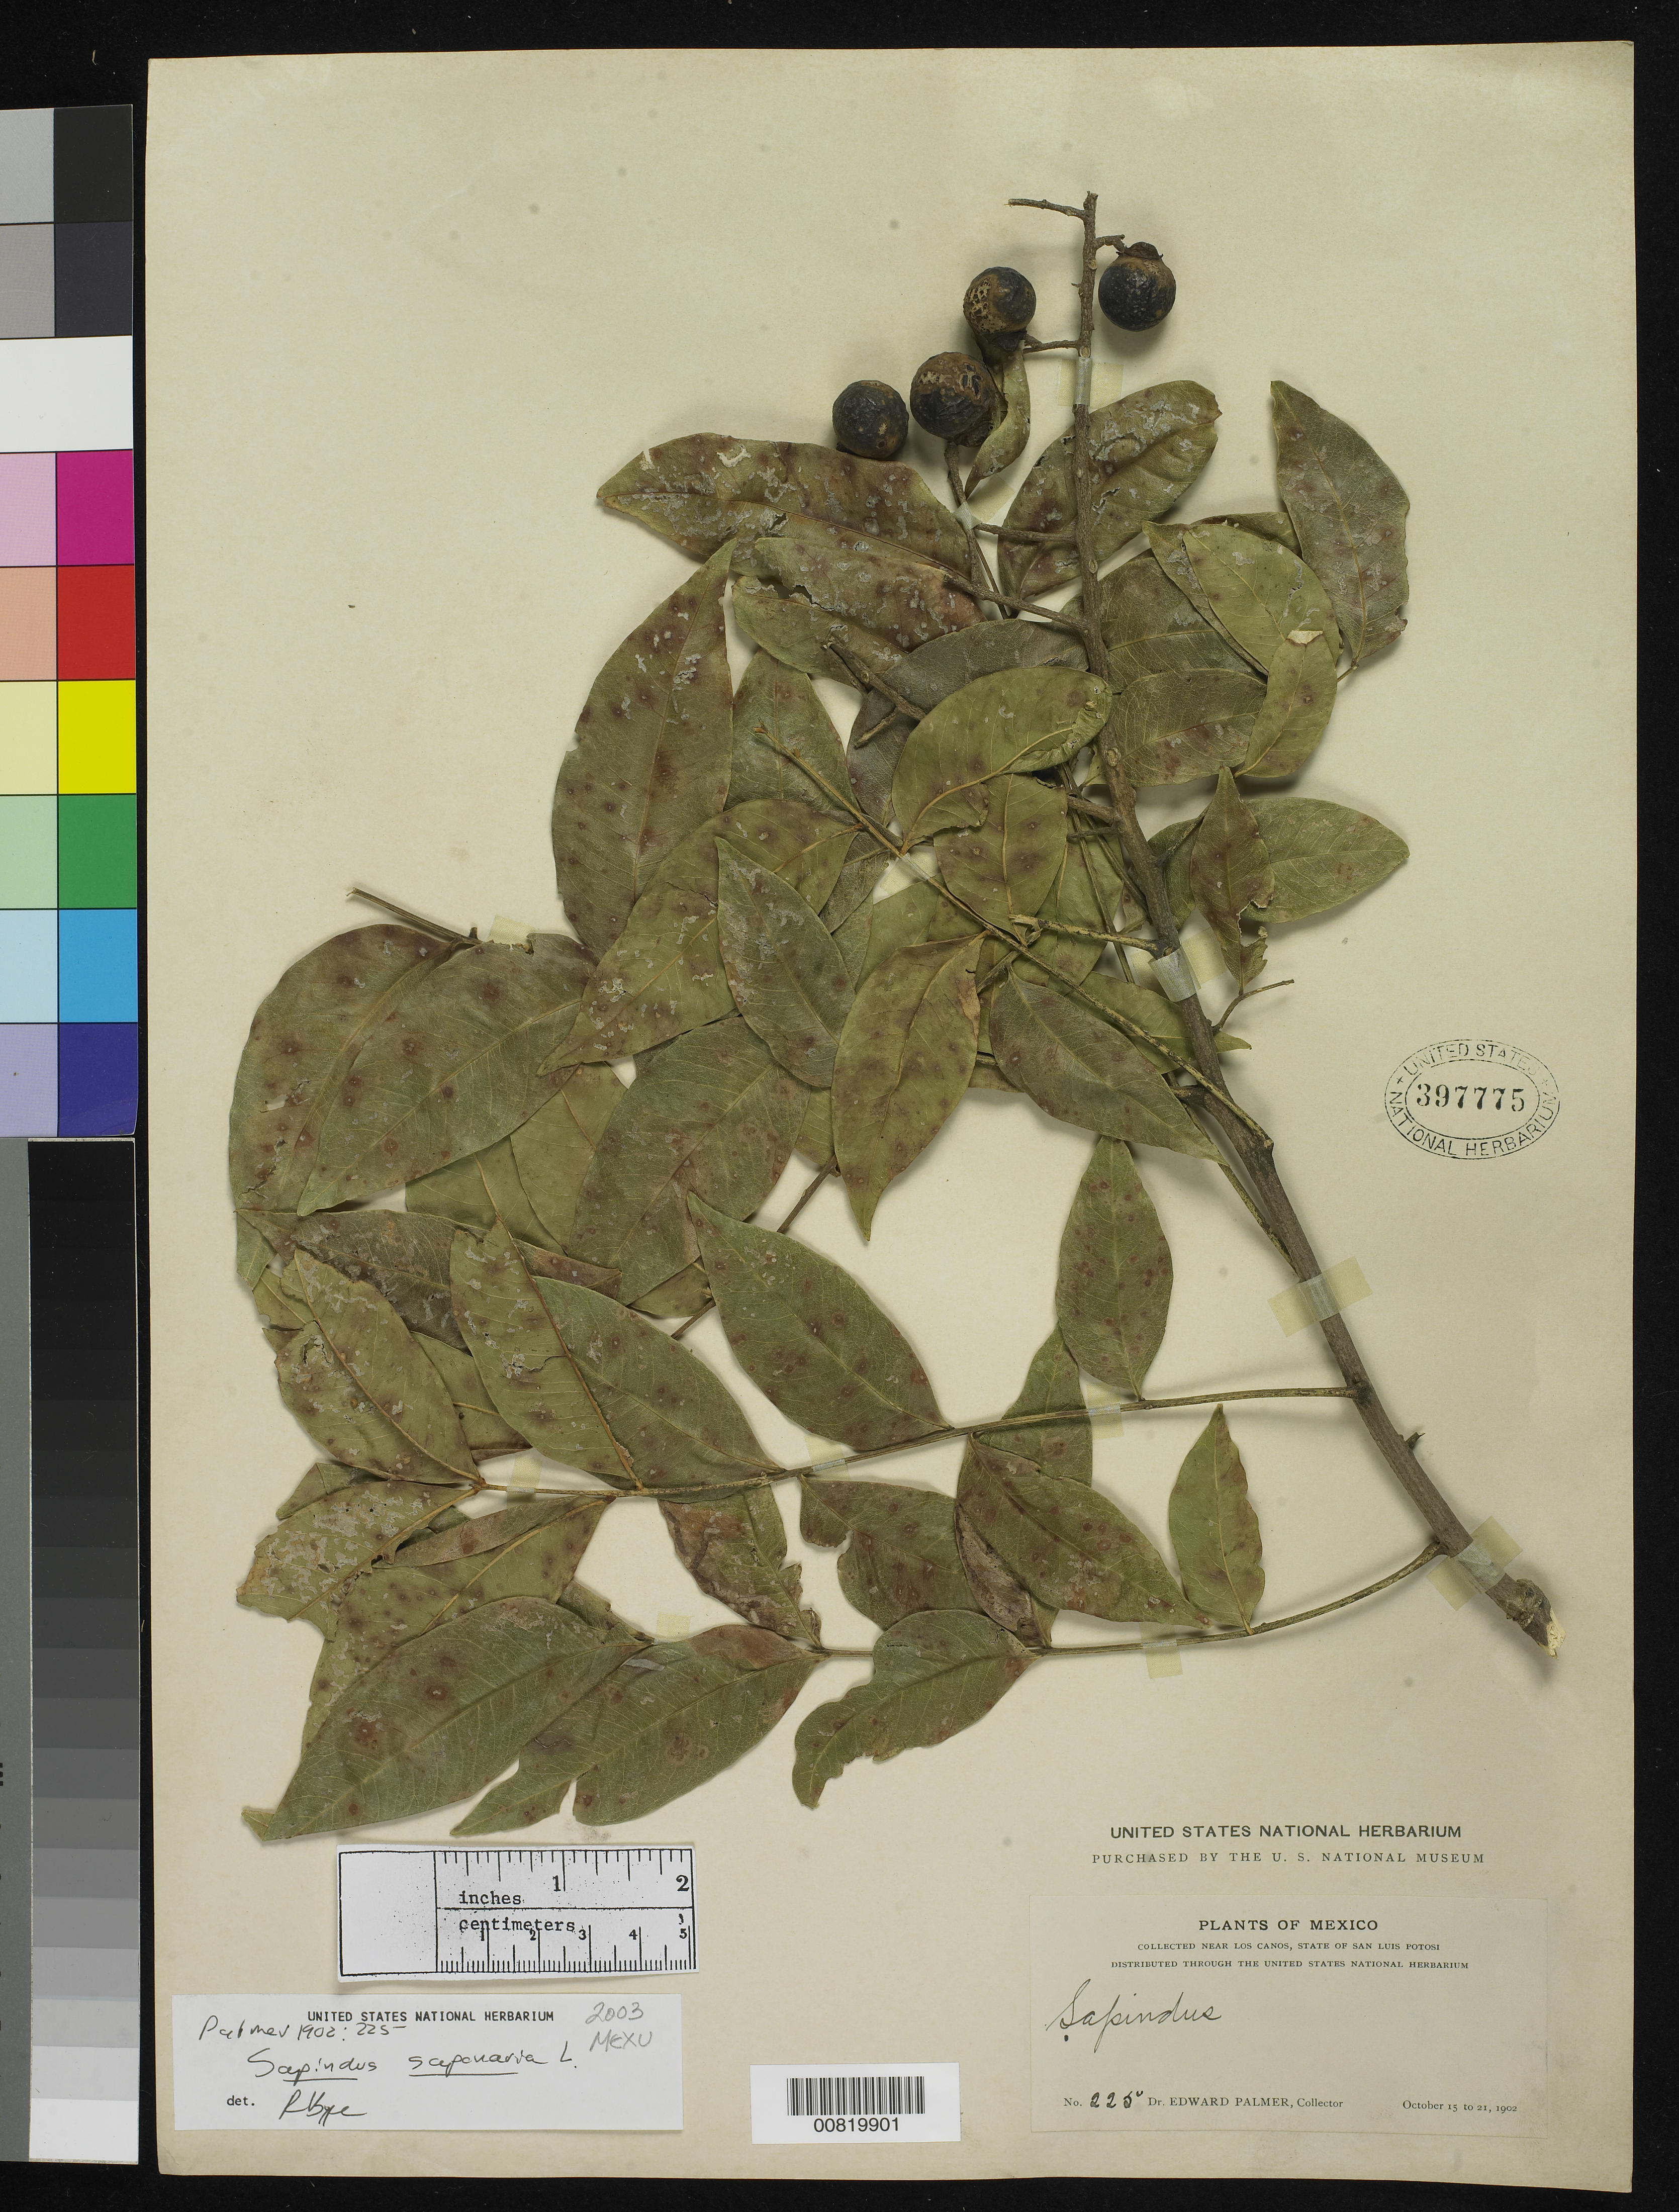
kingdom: Plantae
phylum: Tracheophyta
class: Magnoliopsida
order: Sapindales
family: Sapindaceae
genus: Sapindus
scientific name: Sapindus saponaria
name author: L.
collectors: E. Palmer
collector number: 225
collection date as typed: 15 Oct 1902 to 21 Oct 1902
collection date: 1902-10-15/1902-10-21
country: Mexico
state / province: San Luis Potosí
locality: Los Canos, San Luis Potosí.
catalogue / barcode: US 397775